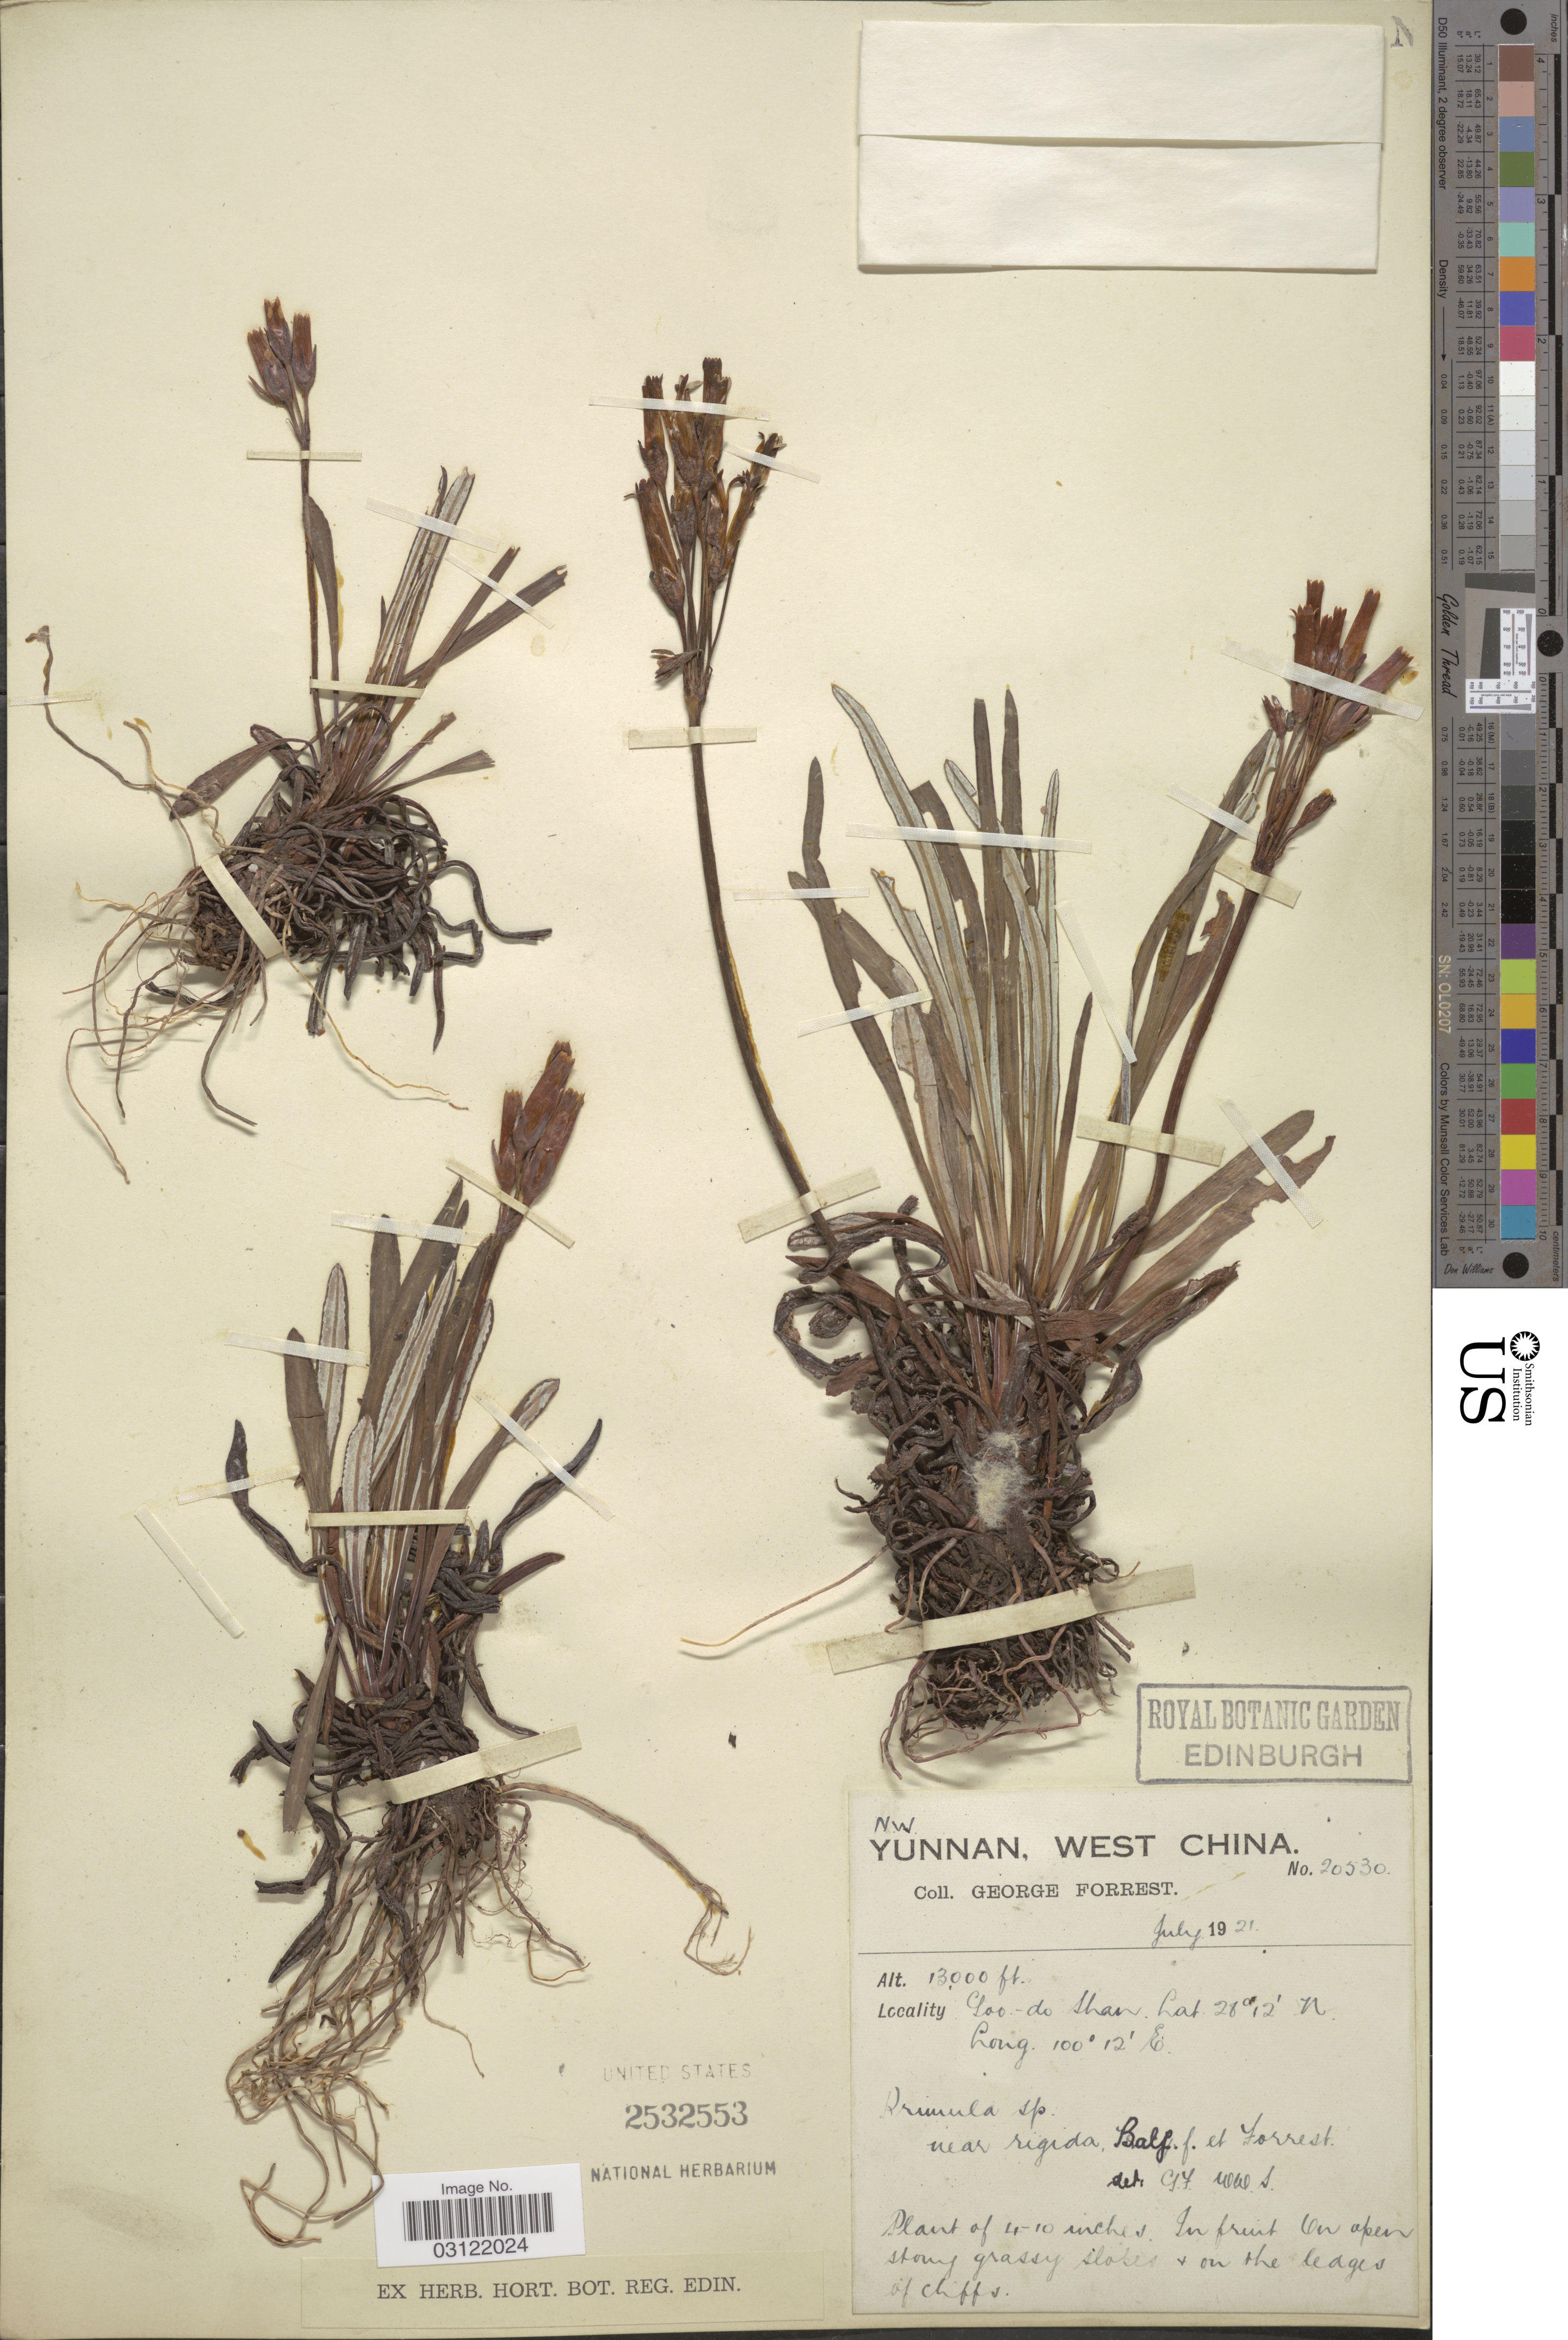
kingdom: Plantae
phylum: Tracheophyta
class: Magnoliopsida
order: Ericales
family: Primulaceae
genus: Primula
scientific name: Primula rigida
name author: Balf. f. & Forrest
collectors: G. Forrest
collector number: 20530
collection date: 1921-07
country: China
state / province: Yunnan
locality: N.W. Yunnan, West China. Goo-do Shan.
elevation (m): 3962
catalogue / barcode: US 2532553